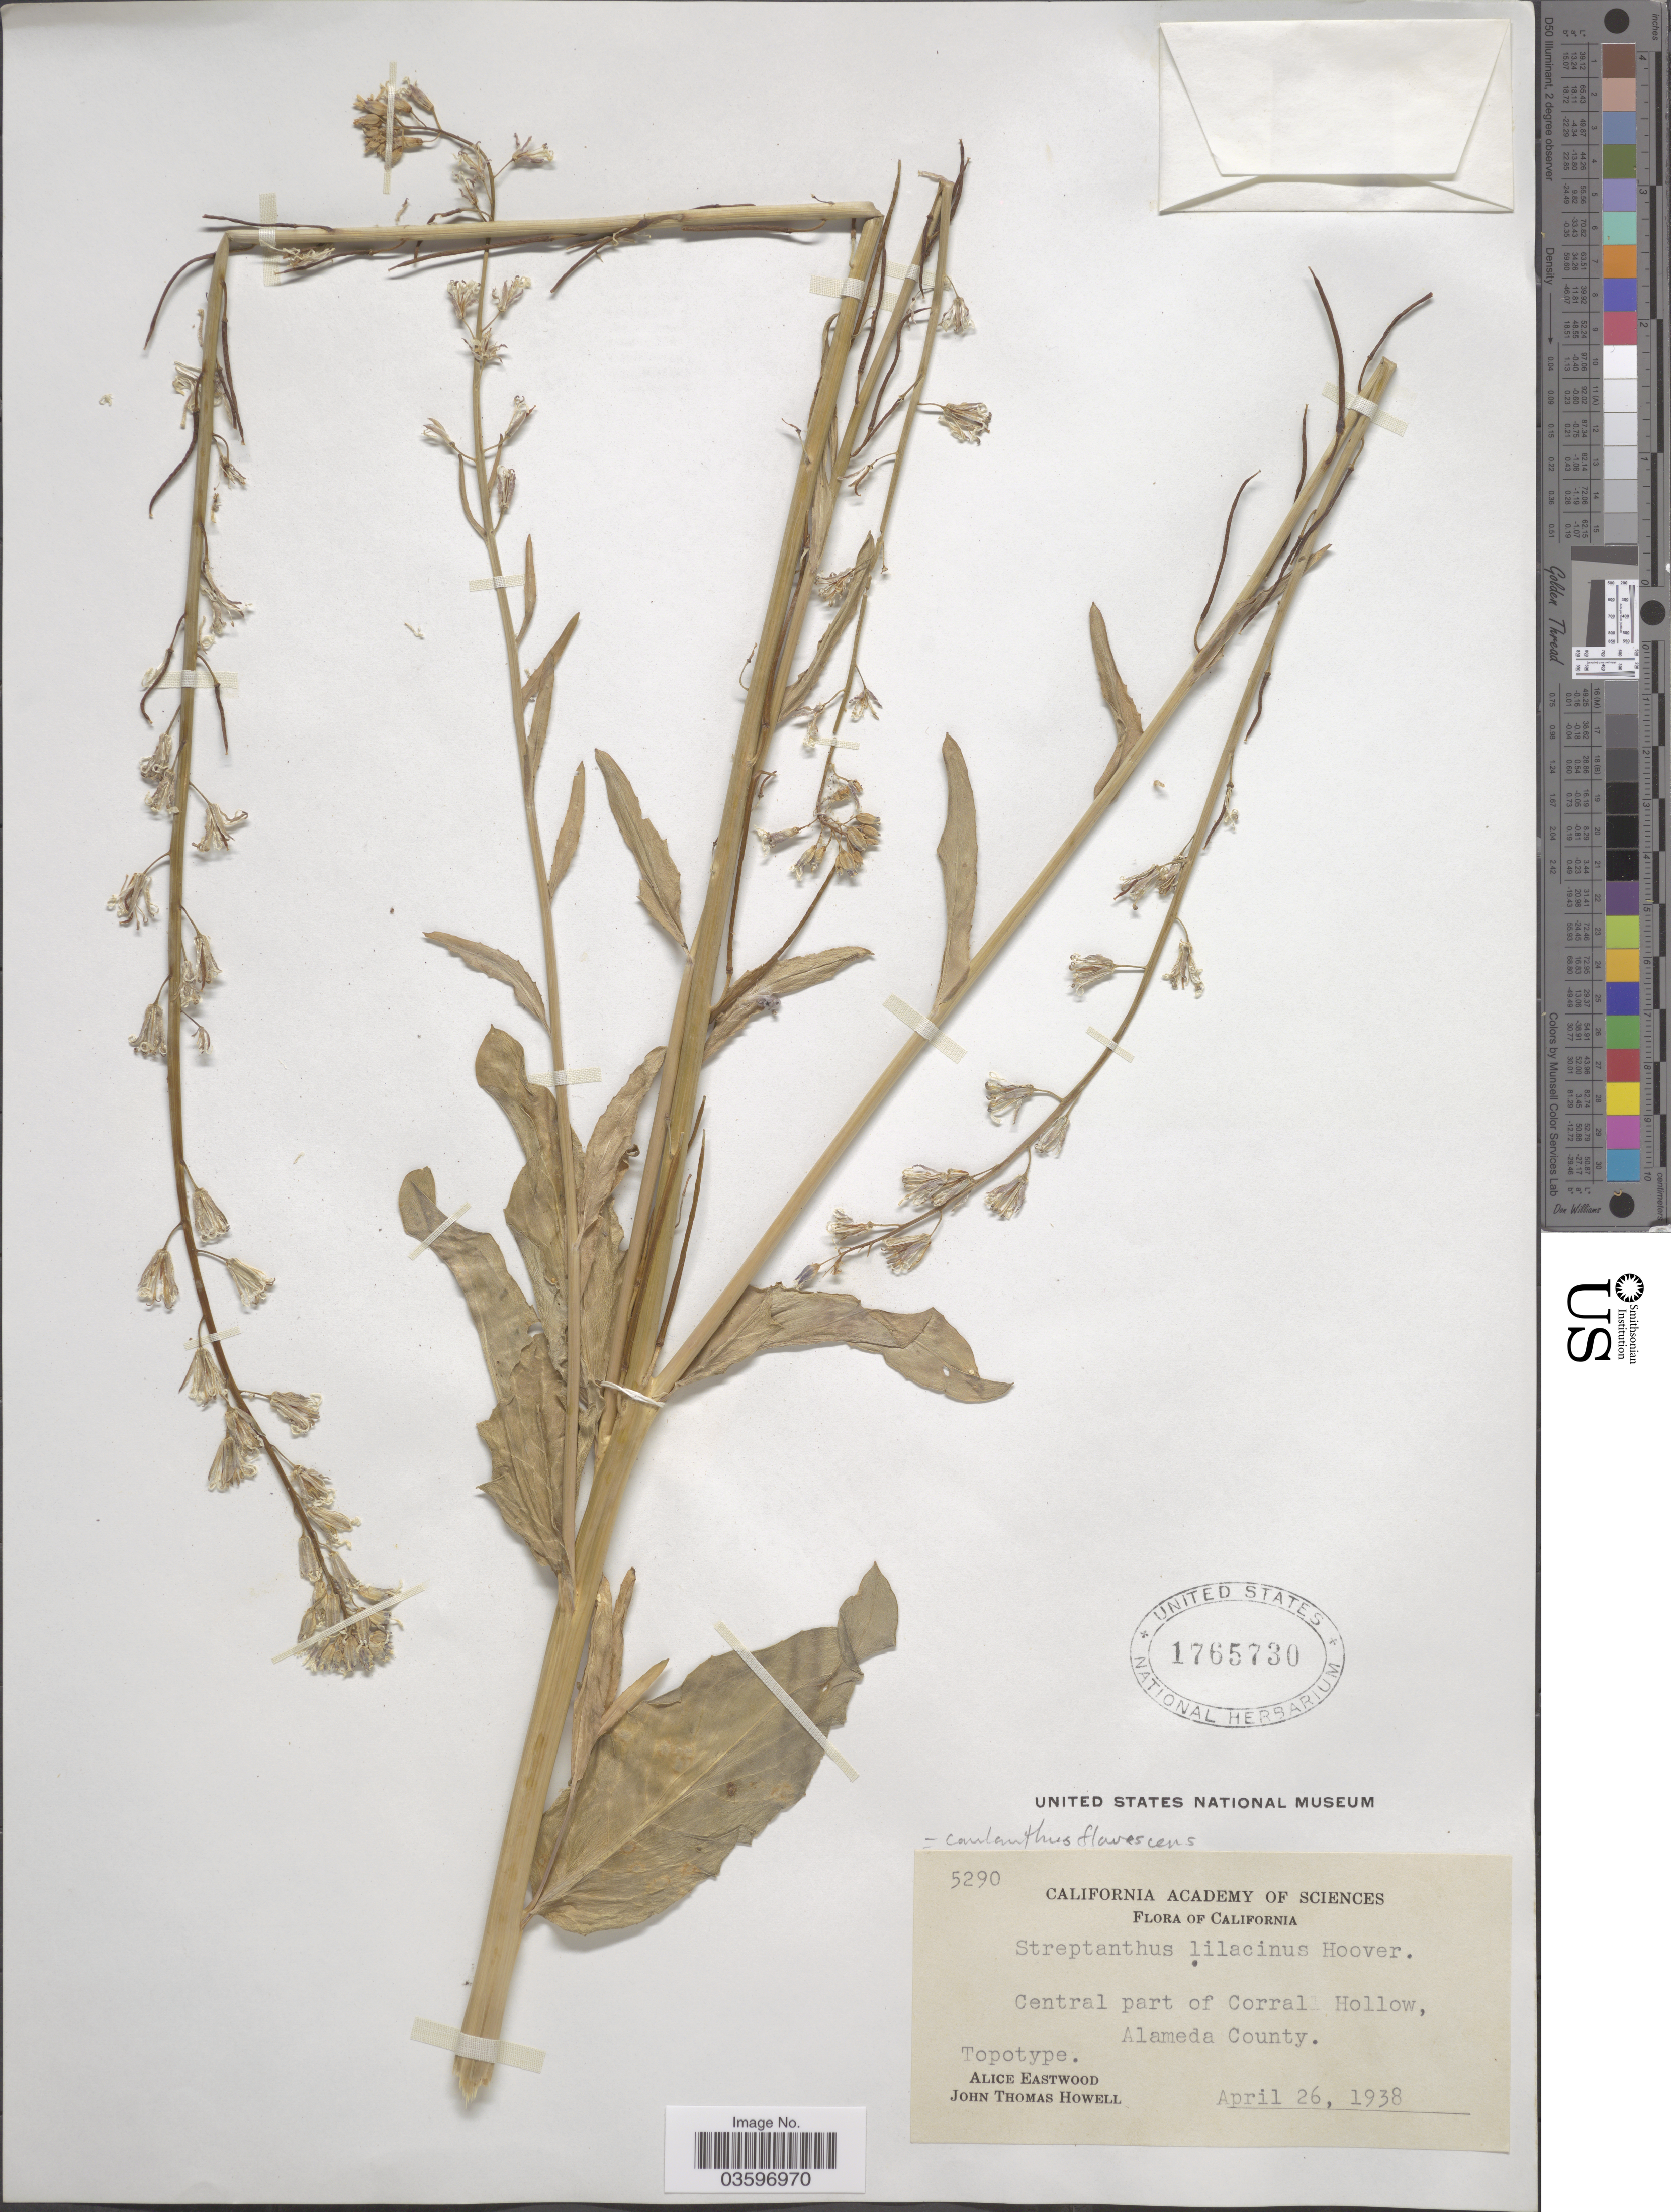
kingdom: Plantae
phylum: Tracheophyta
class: Magnoliopsida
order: Brassicales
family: Brassicaceae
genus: Caulanthus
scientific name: Caulanthus flavescens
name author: (Hook.) Payson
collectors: A. Eastwood & J. T. Howell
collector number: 5290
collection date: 1938-04-26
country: United States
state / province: California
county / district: Alameda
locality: Central part of Corral Hollow, Alameda County.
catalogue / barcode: US 1765730